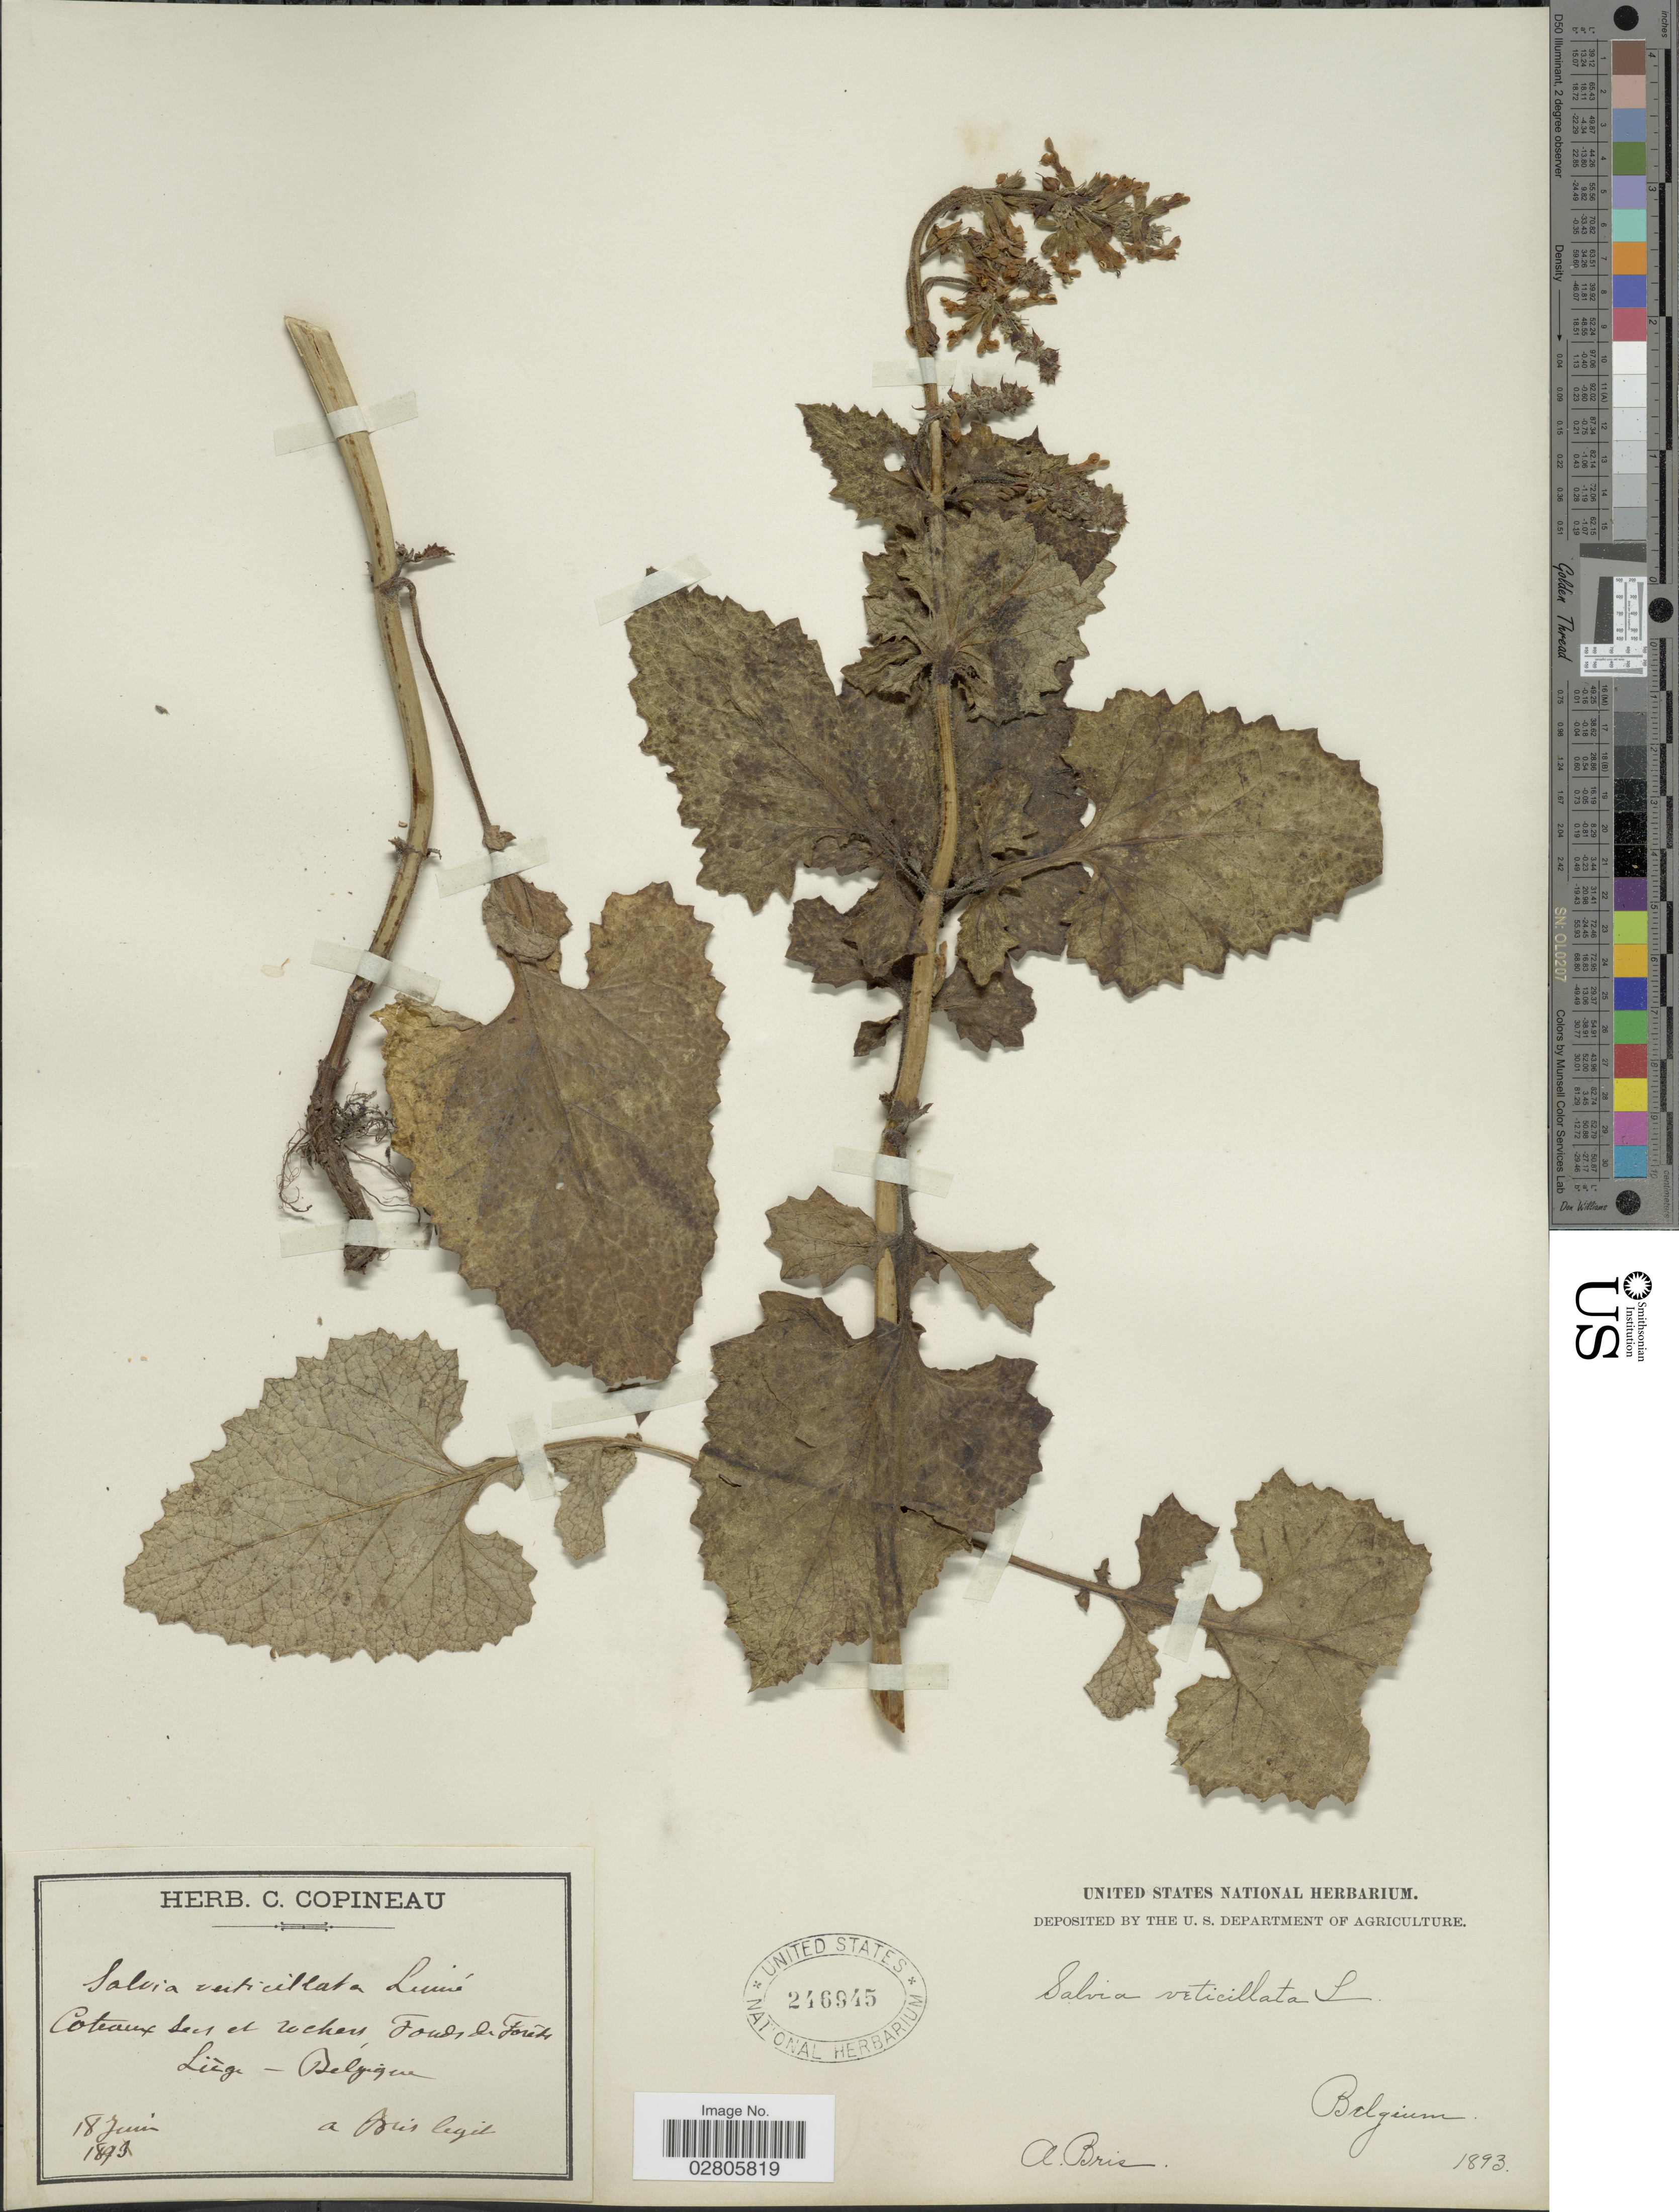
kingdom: Plantae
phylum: Tracheophyta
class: Magnoliopsida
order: Lamiales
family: Lamiaceae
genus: Salvia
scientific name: Salvia verticillata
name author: L.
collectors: Bris, A.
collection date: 1893-06-18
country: Belgium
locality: Coteaux sus et rochers, Fonds de Forêts Liège.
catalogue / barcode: US 246945